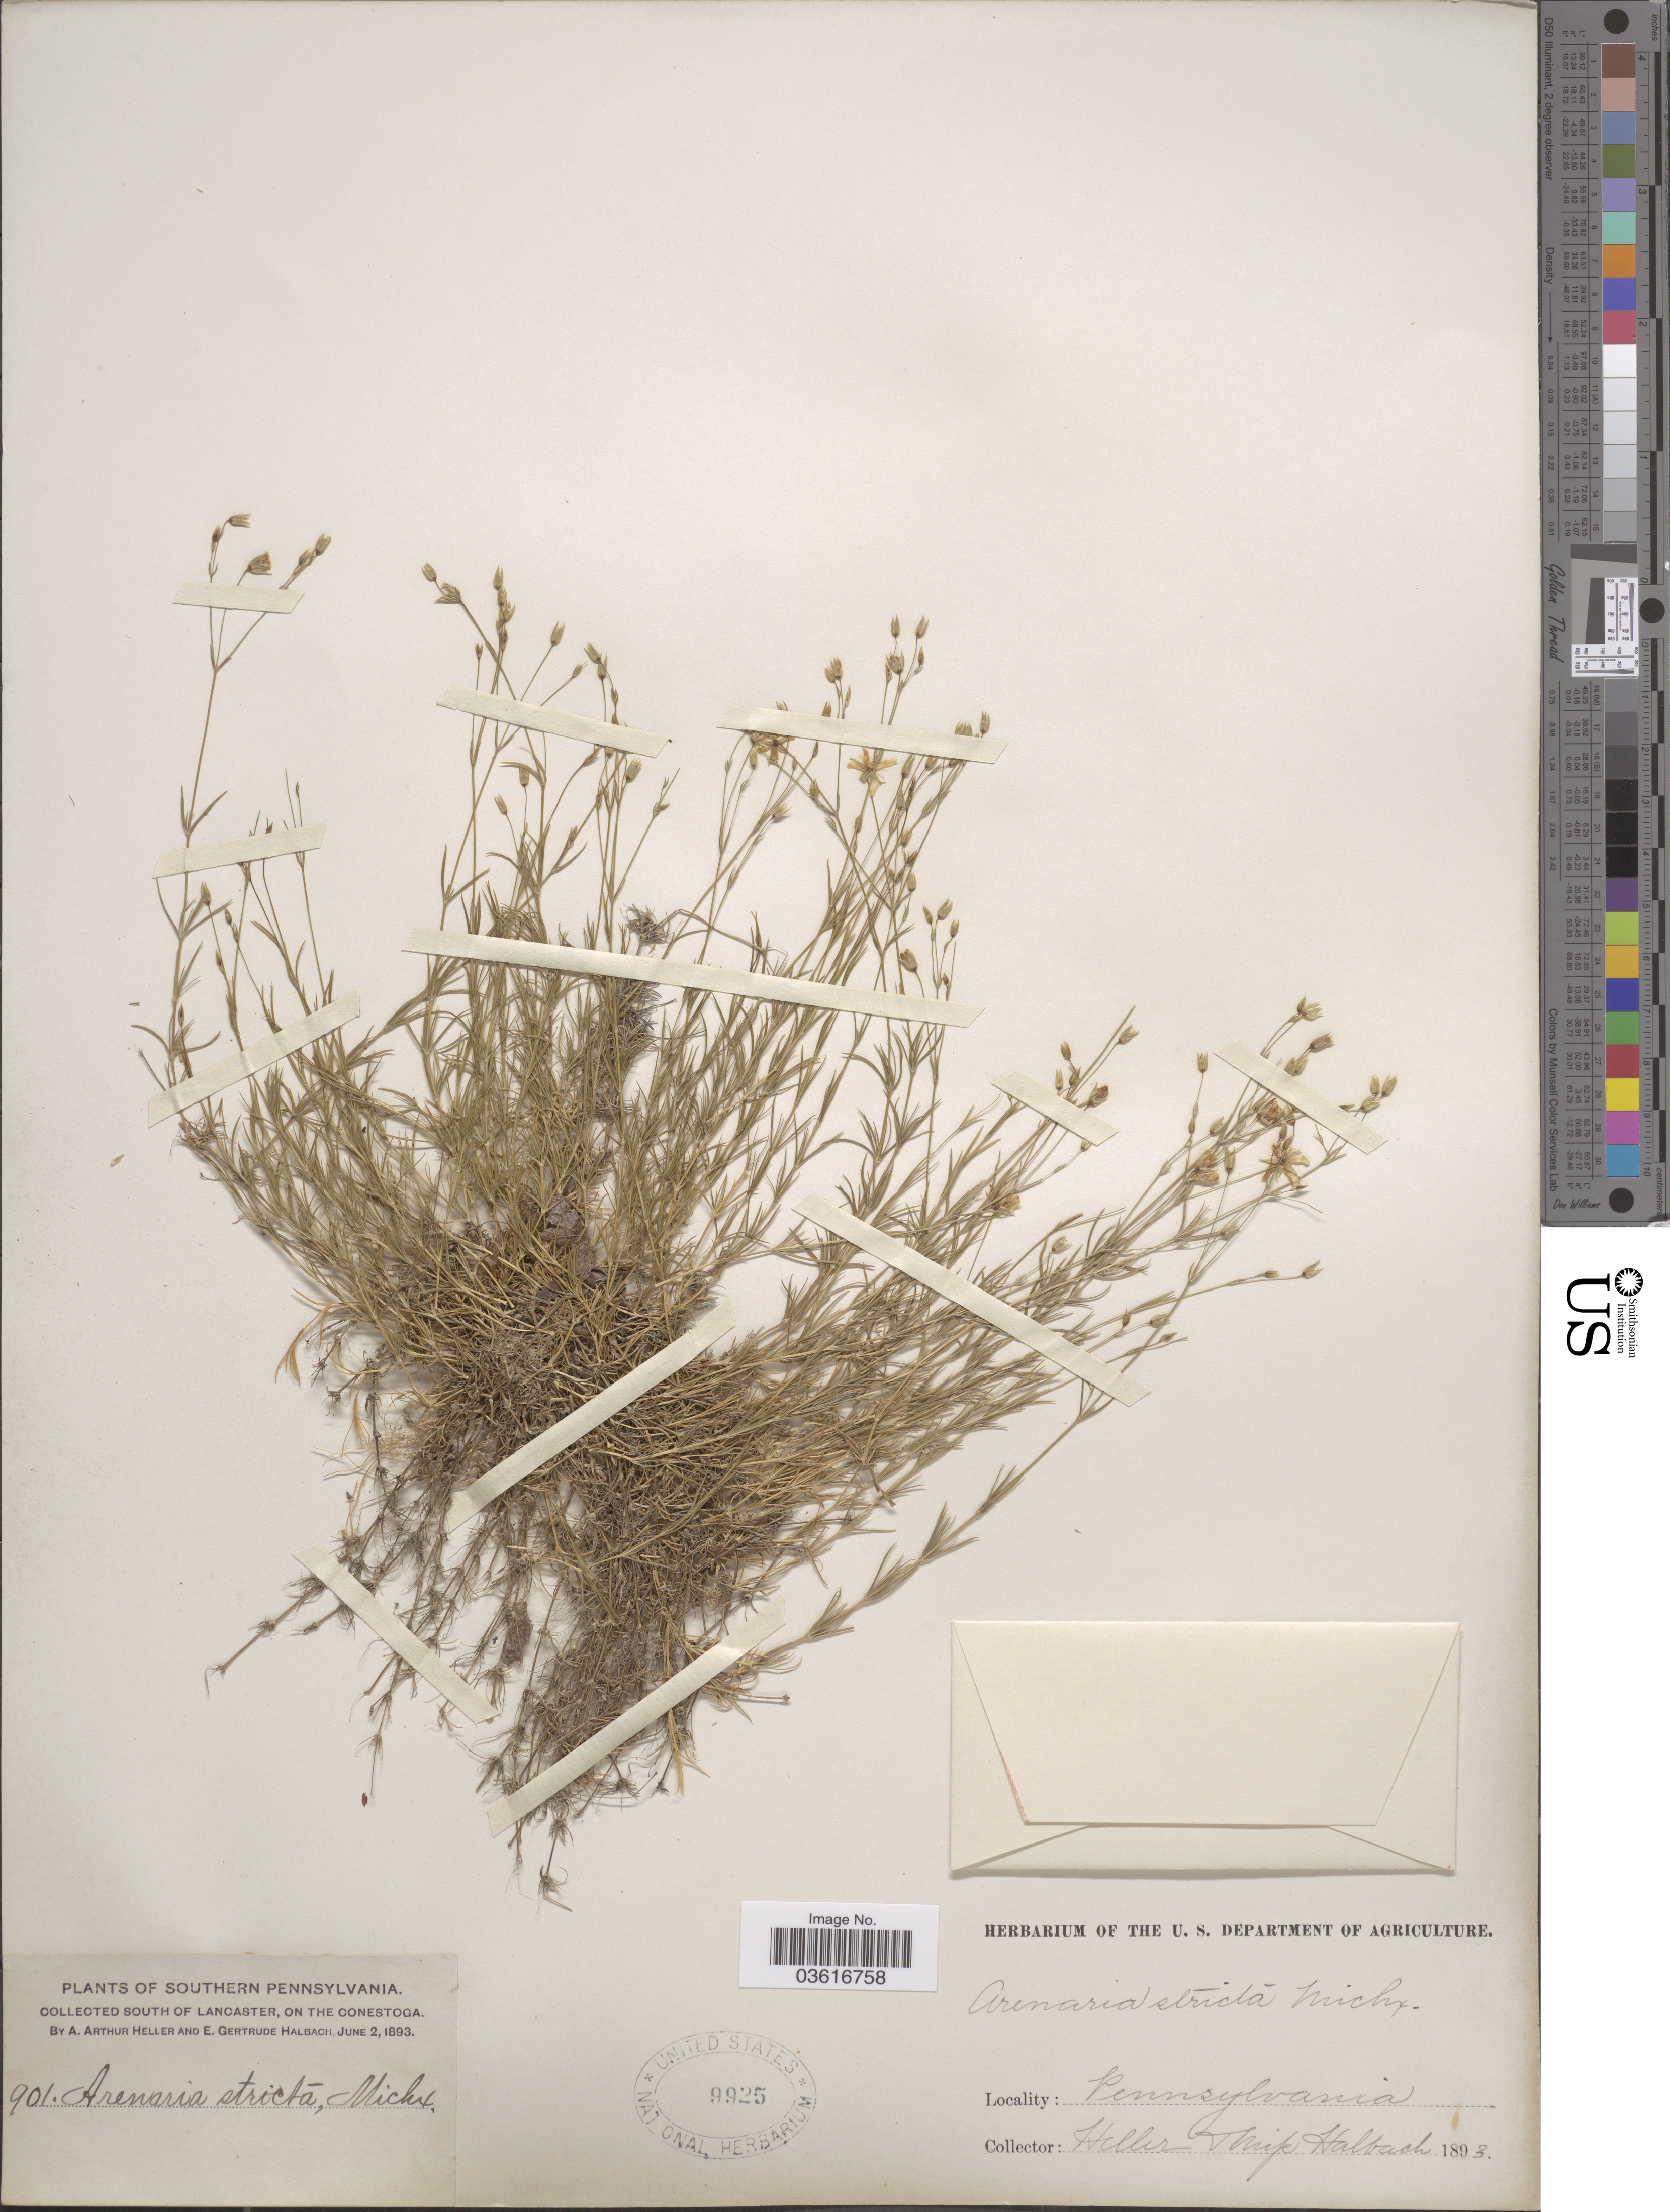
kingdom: Plantae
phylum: Tracheophyta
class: Magnoliopsida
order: Caryophyllales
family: Caryophyllaceae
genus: Minuartia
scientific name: Minuartia stricta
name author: (Sw.) Hiern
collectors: A. A. Heller & E. G. Heller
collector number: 901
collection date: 1893-06-02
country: United States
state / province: Pennsylvania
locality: Southern Pennsylvania. South of Lancaster, on the Conestoga.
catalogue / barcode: US 9925